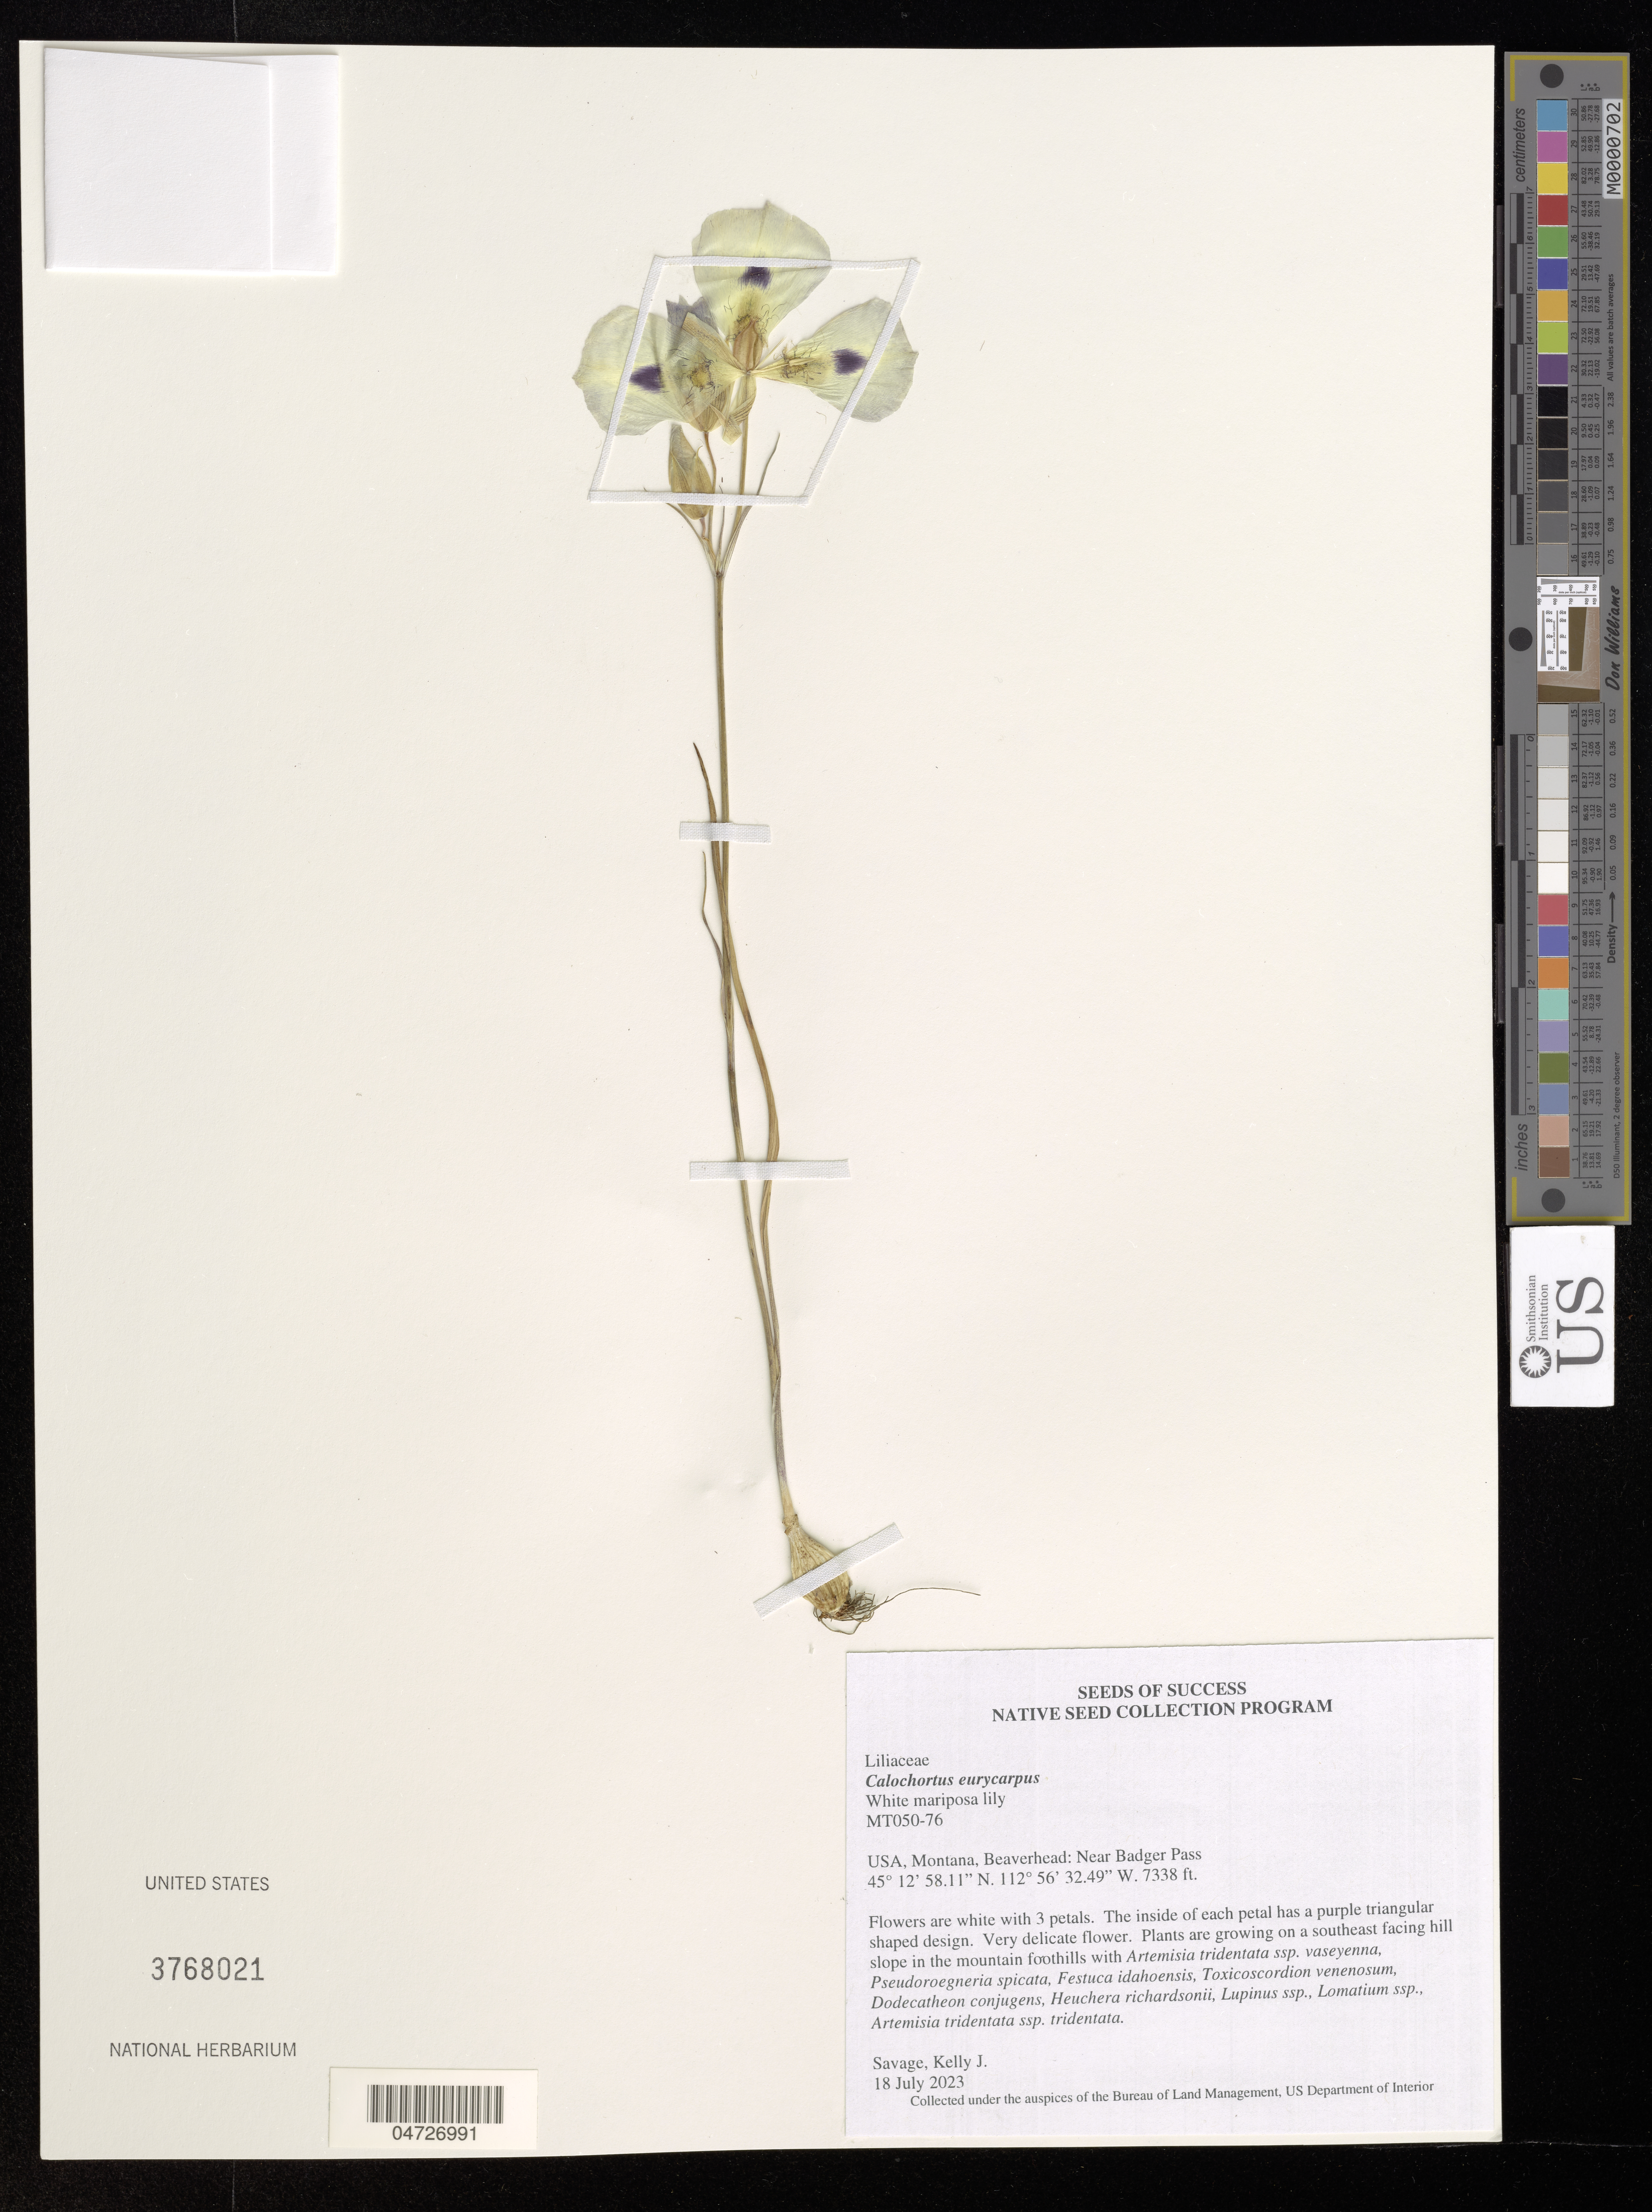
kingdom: Plantae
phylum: Tracheophyta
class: Liliopsida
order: Liliales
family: Liliaceae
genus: Calochortus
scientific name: Calochortus eurycarpus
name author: S. Watson in C. King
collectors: K. Savage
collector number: MT050-76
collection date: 2023-07-18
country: United States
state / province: Montana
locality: Beaverhead: Near Badger Pass.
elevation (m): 2237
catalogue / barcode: US 3768021